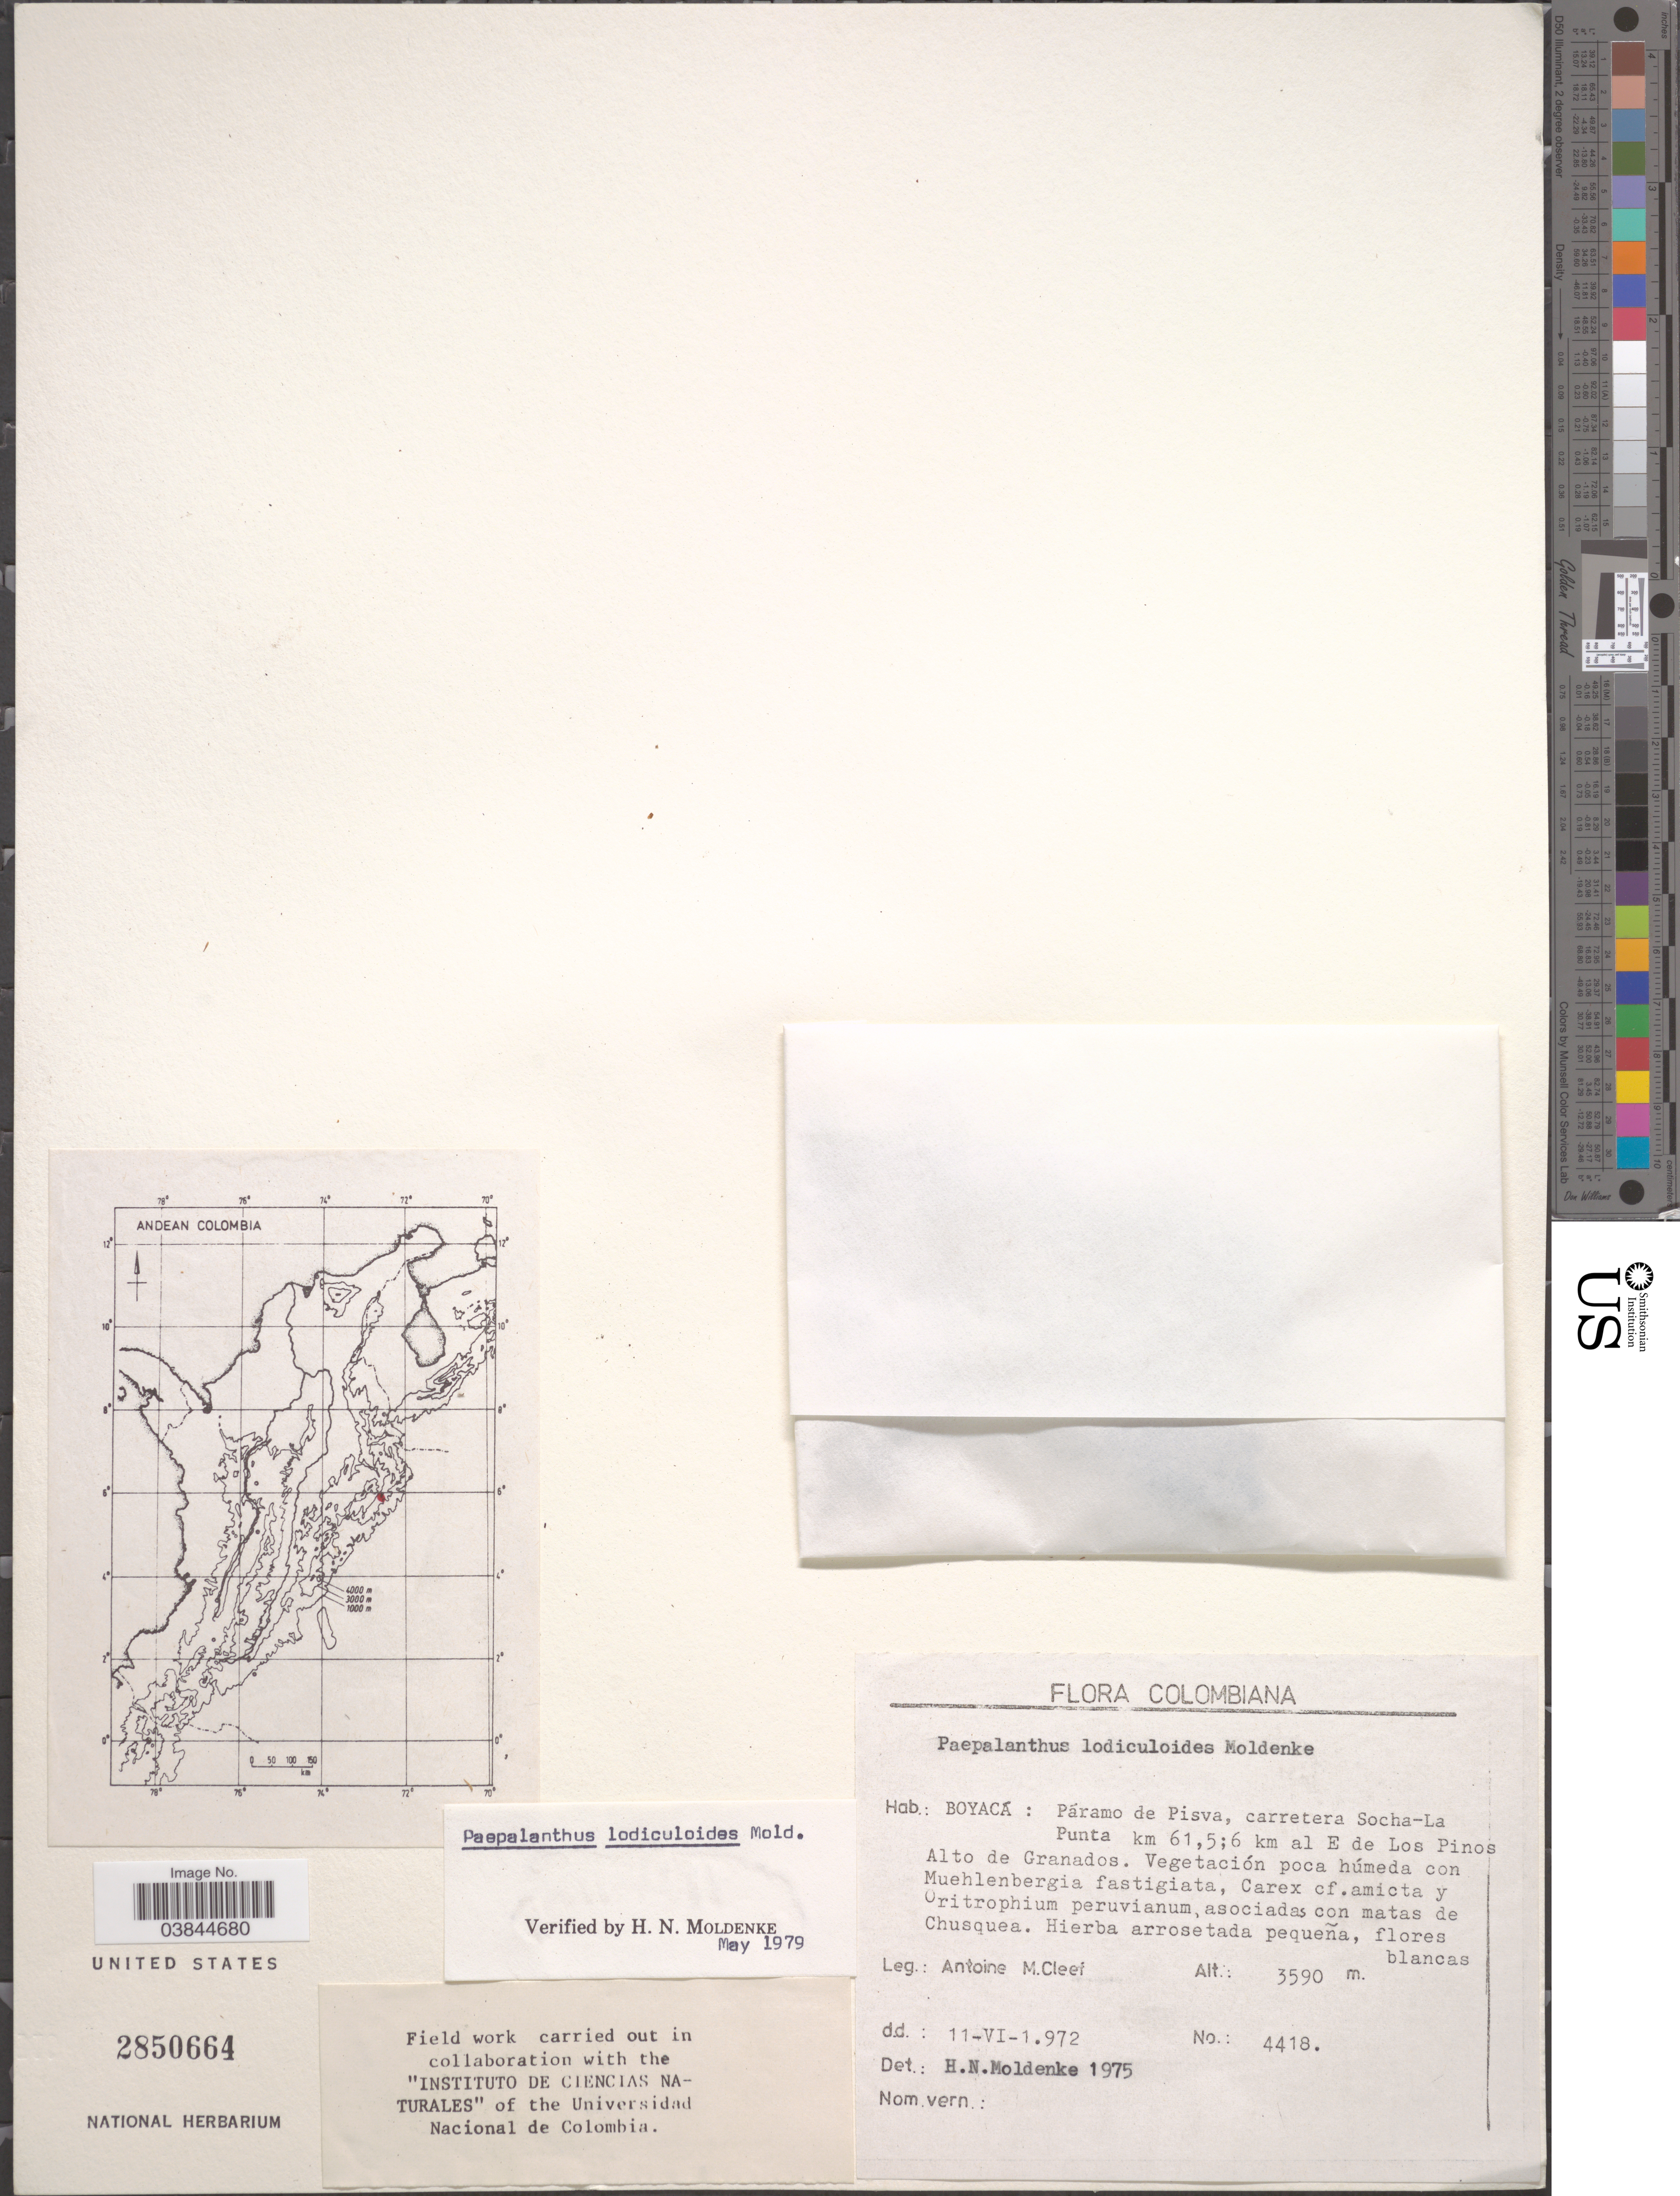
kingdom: Plantae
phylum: Tracheophyta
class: Liliopsida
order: Poales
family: Eriocaulaceae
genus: Paepalanthus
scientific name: Paepalanthus lodiculoides var. lodiculoides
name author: Moldenke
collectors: A. M. Cleef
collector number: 4418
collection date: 1972-06-11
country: Colombia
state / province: Boyacá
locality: Páramo de Pisva, carretera Socha-La Punta km 61,5; 6 km al E de Los Pinos. Alto de Granados.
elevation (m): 3590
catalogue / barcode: US 2850664